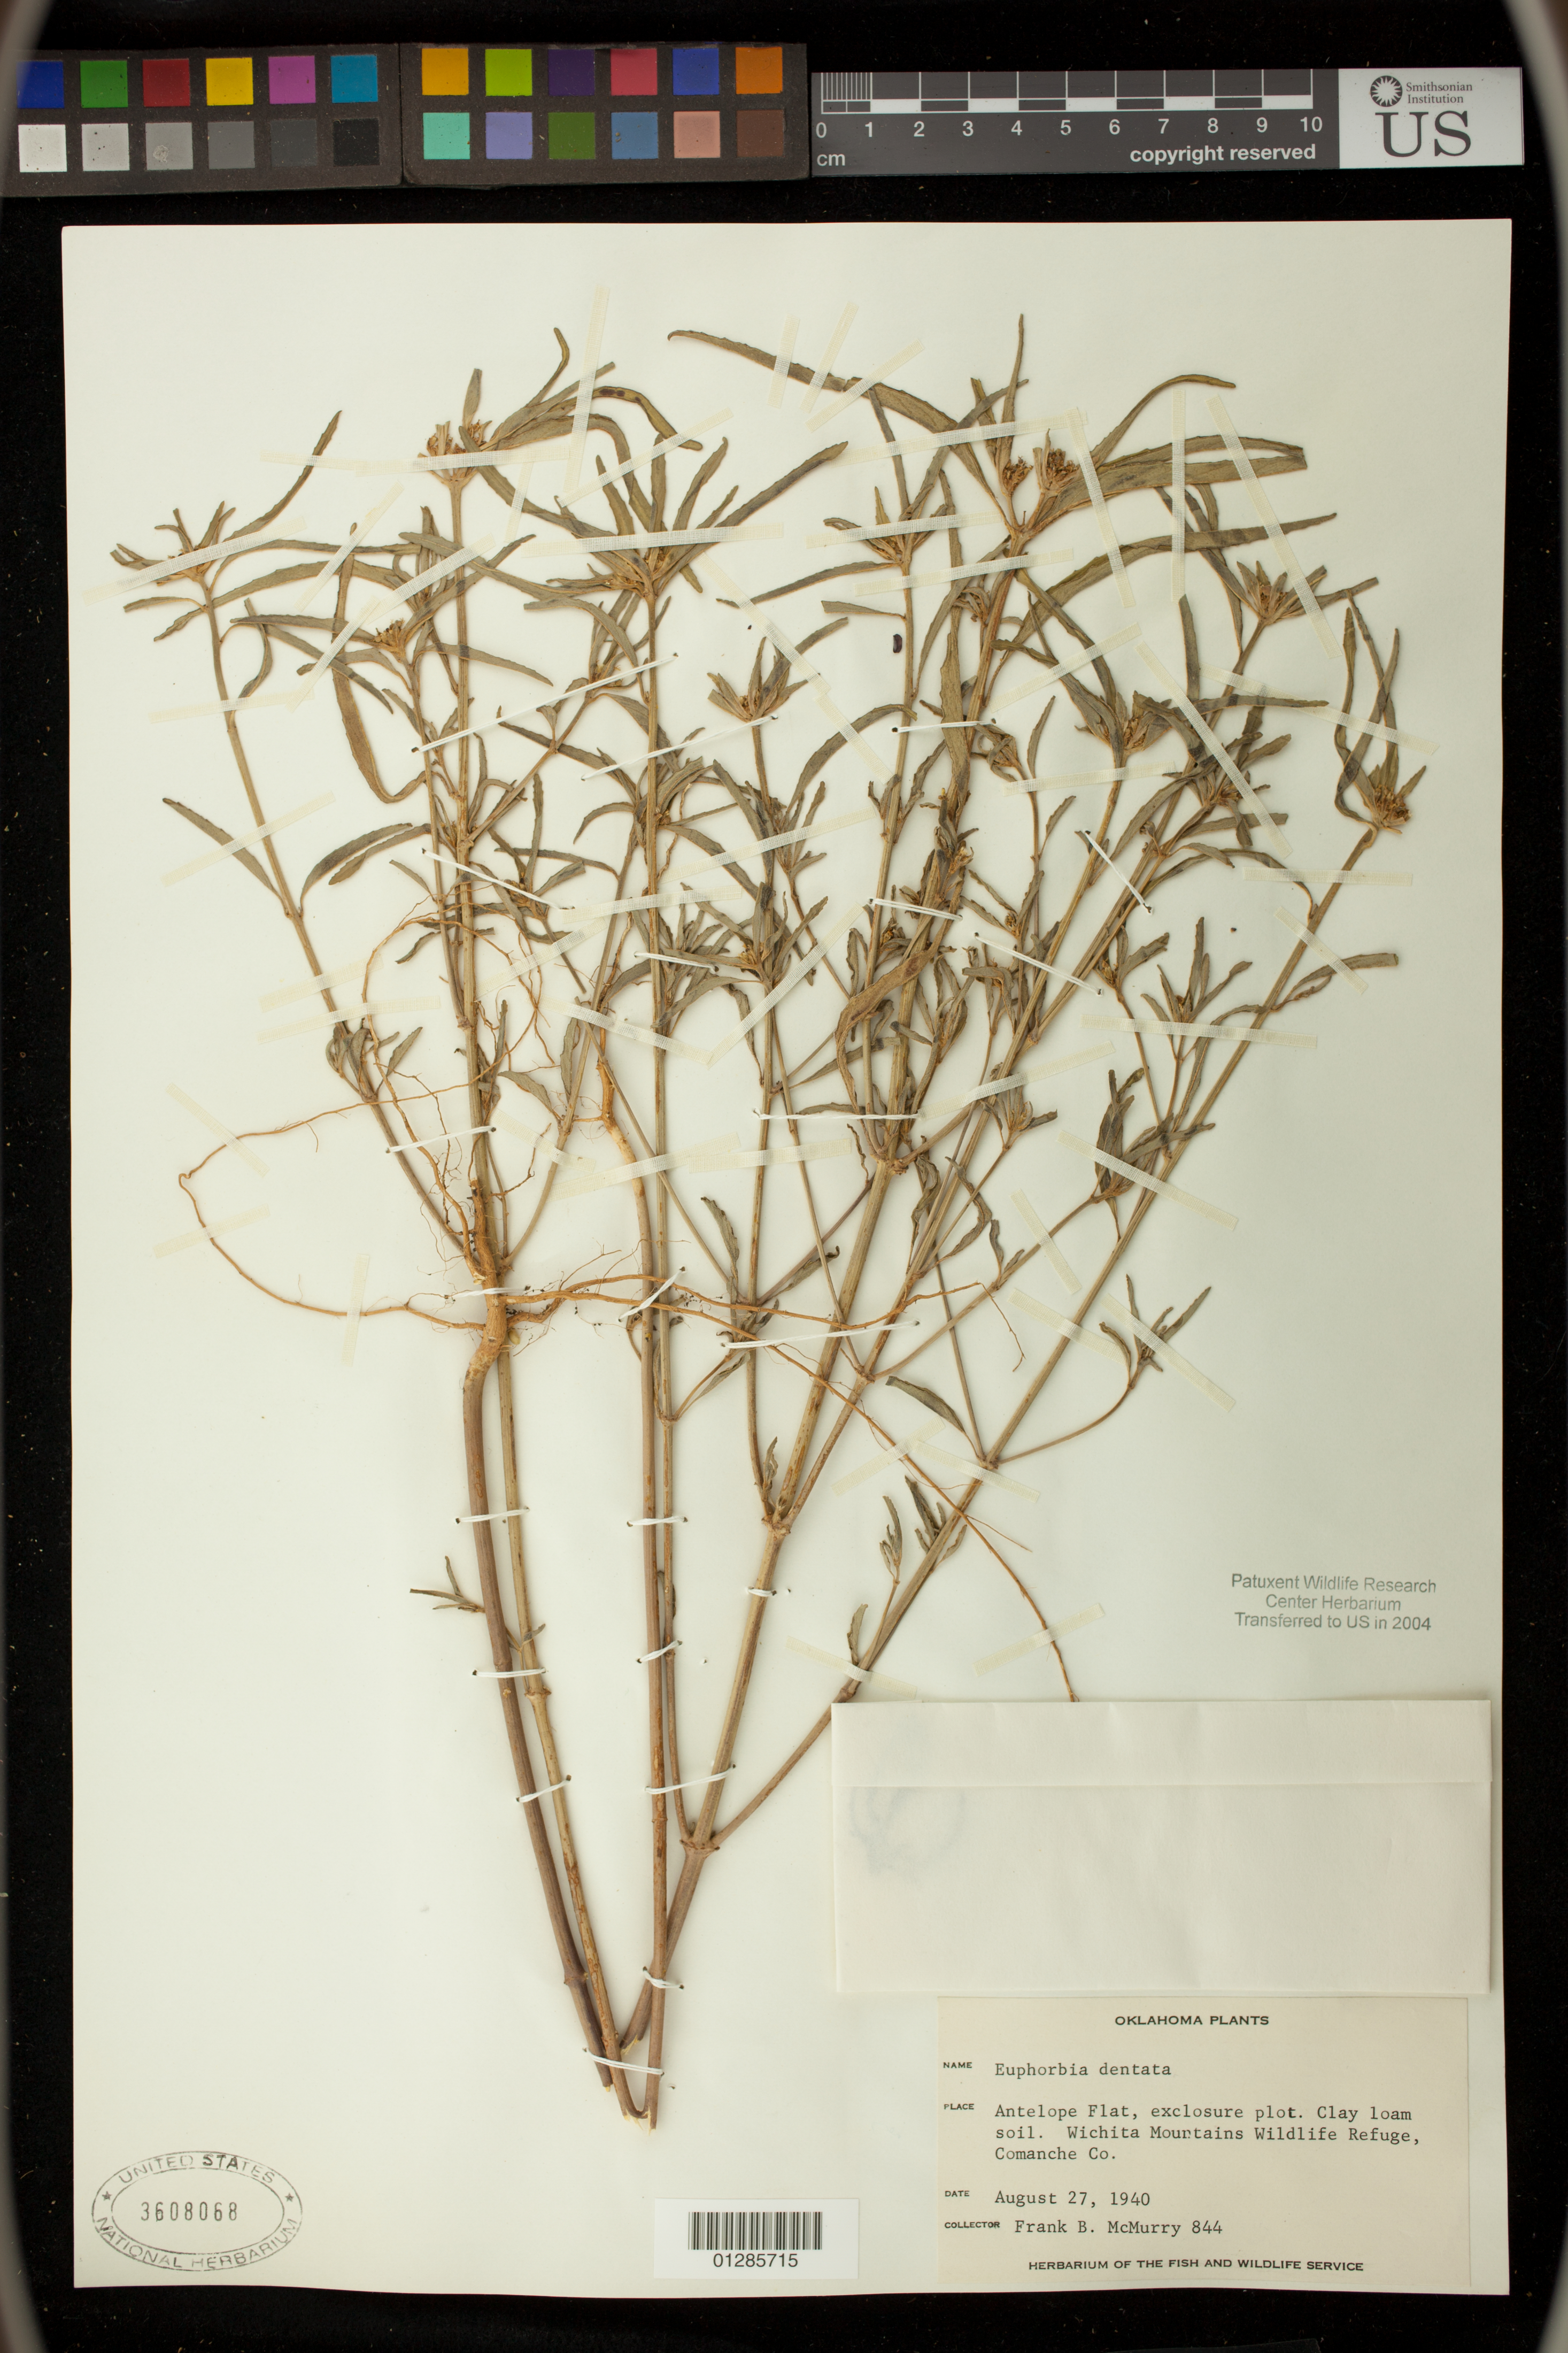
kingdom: Plantae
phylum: Tracheophyta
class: Magnoliopsida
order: Malpighiales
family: Euphorbiaceae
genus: Euphorbia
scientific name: Euphorbia dentata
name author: Michx.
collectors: F. B. McMurry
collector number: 844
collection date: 1940-08-27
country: United States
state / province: Oklahoma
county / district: Comanche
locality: Antelope Flat, exclosure plot. Wichita Mountains Wildlife Refuge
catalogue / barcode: US 3608068